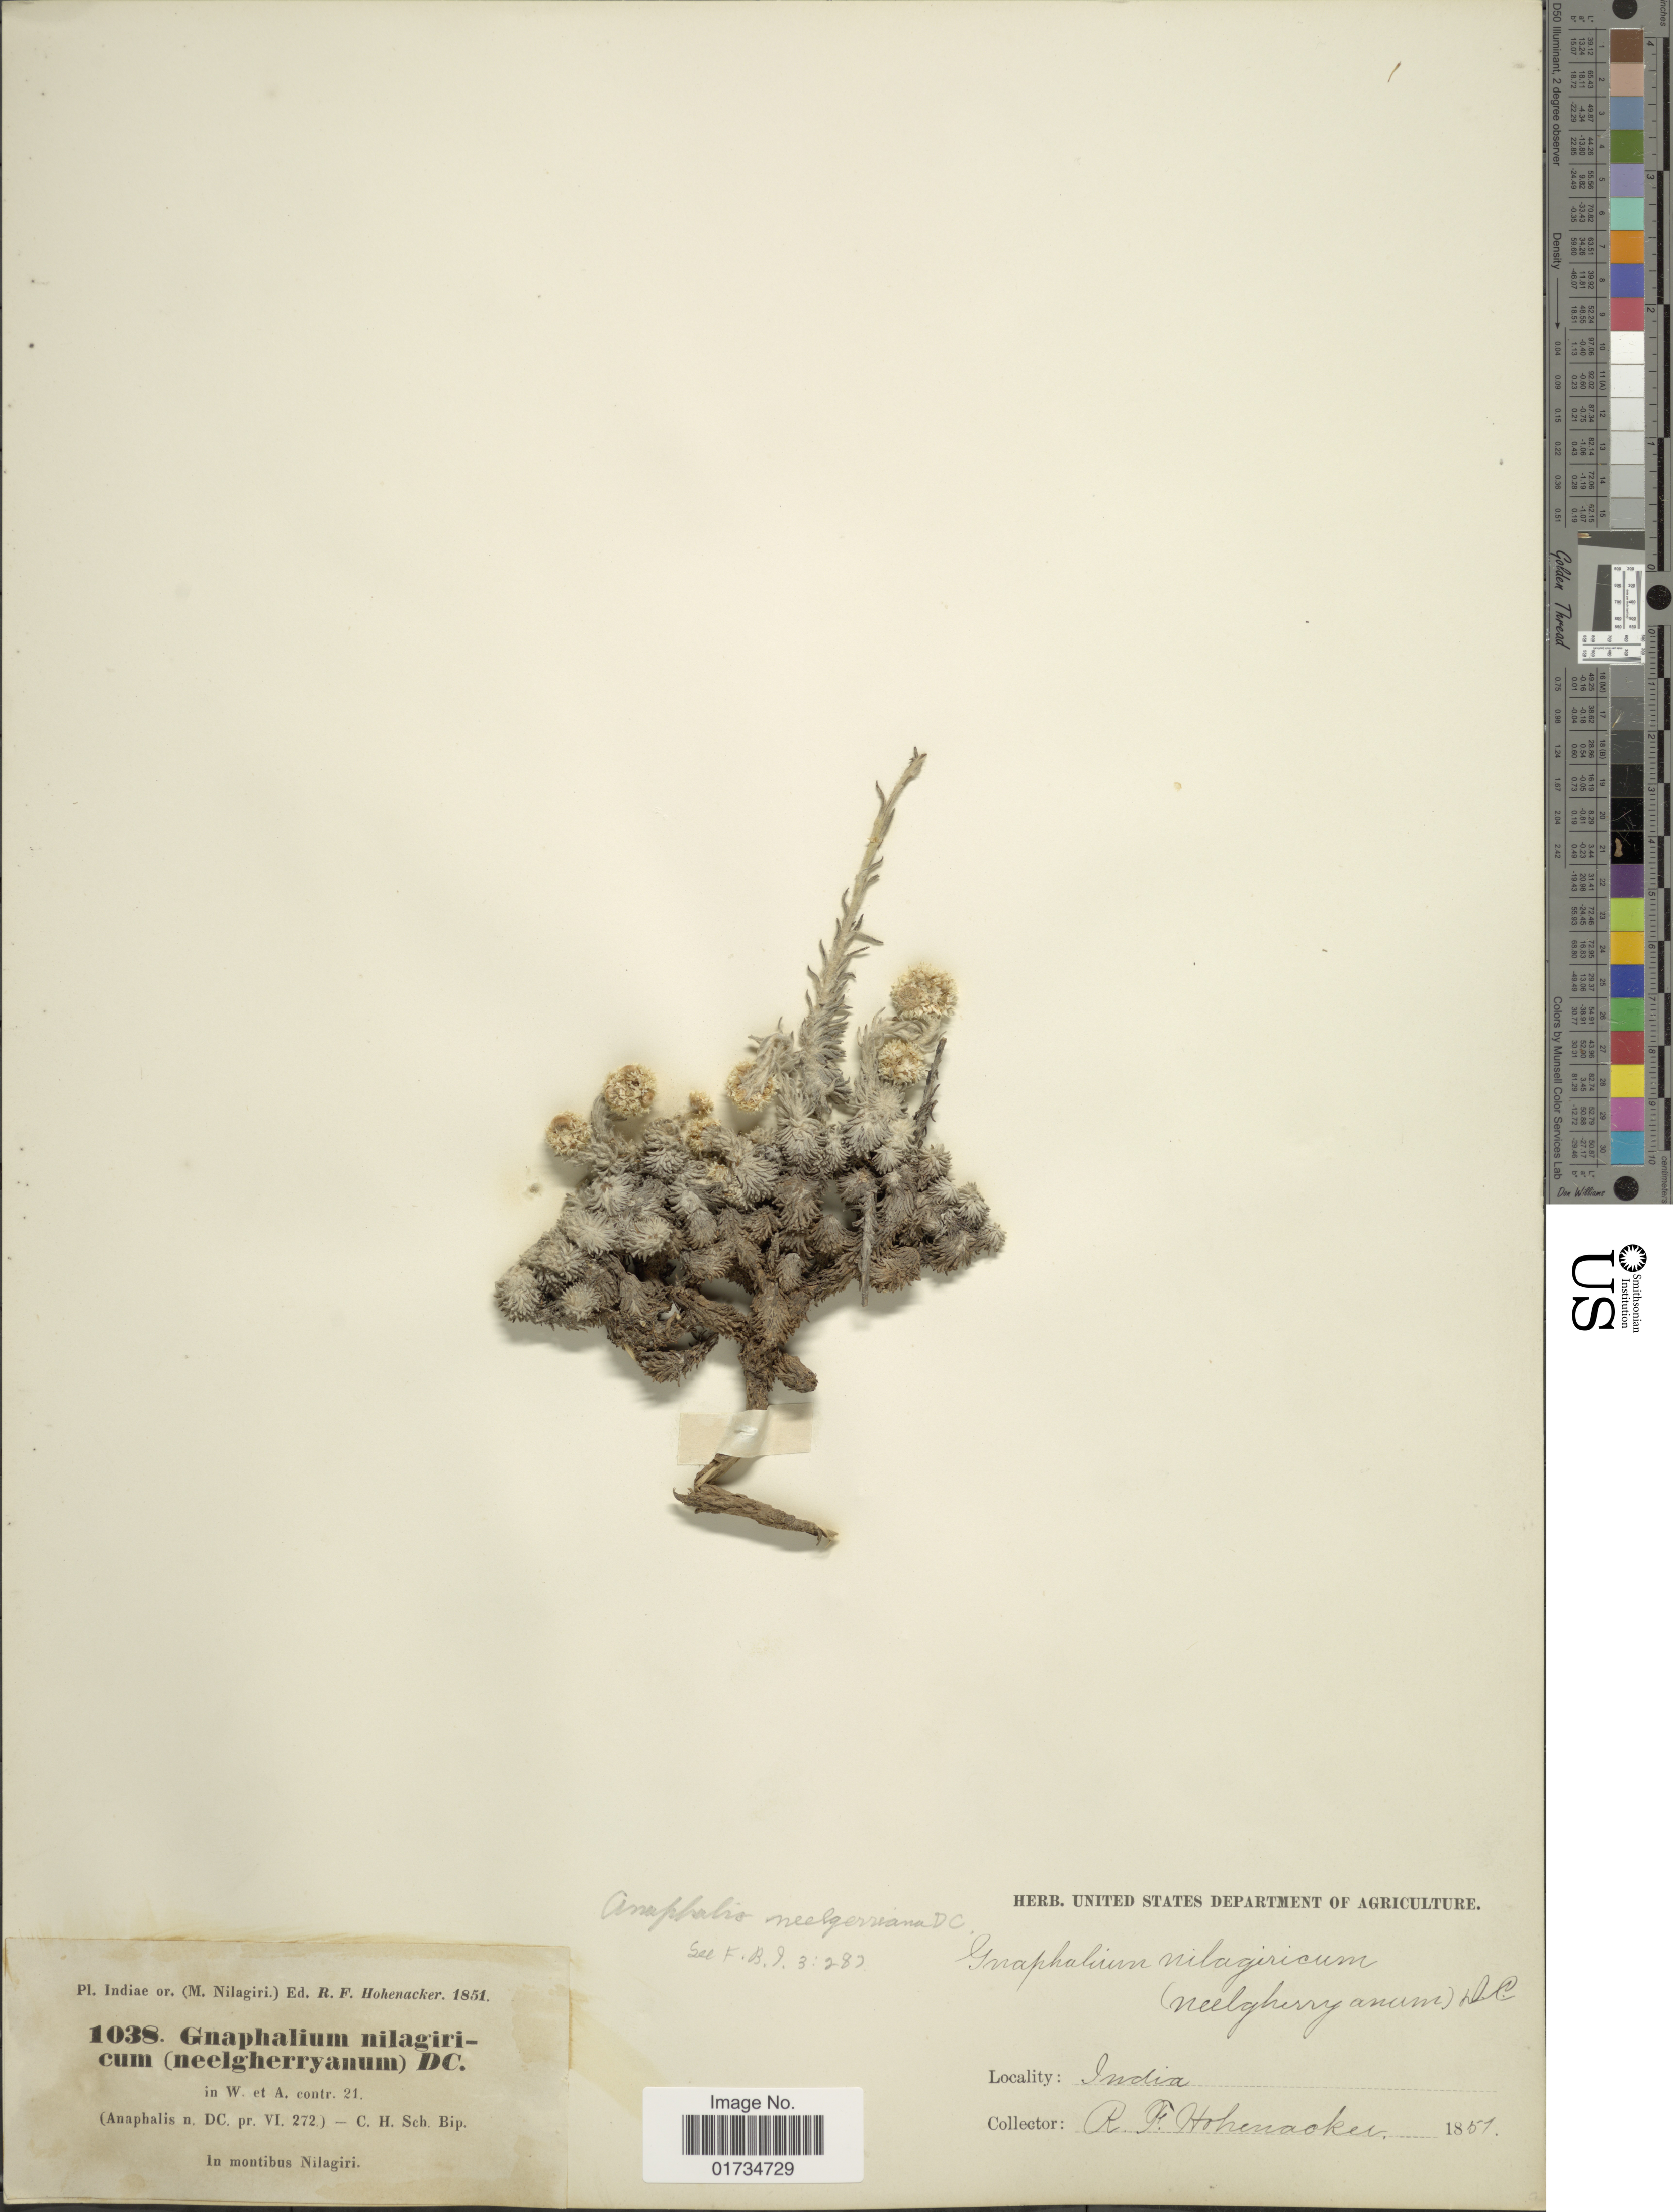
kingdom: Plantae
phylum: Tracheophyta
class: Magnoliopsida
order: Asterales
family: Asteraceae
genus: Anaphalis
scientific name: Anaphalis neelgerryana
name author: DC.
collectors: R. F. Hohenacker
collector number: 1038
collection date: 1851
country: India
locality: India. Pl. Indiae or. (M. Nilagiri.) In montibus Nilagiri